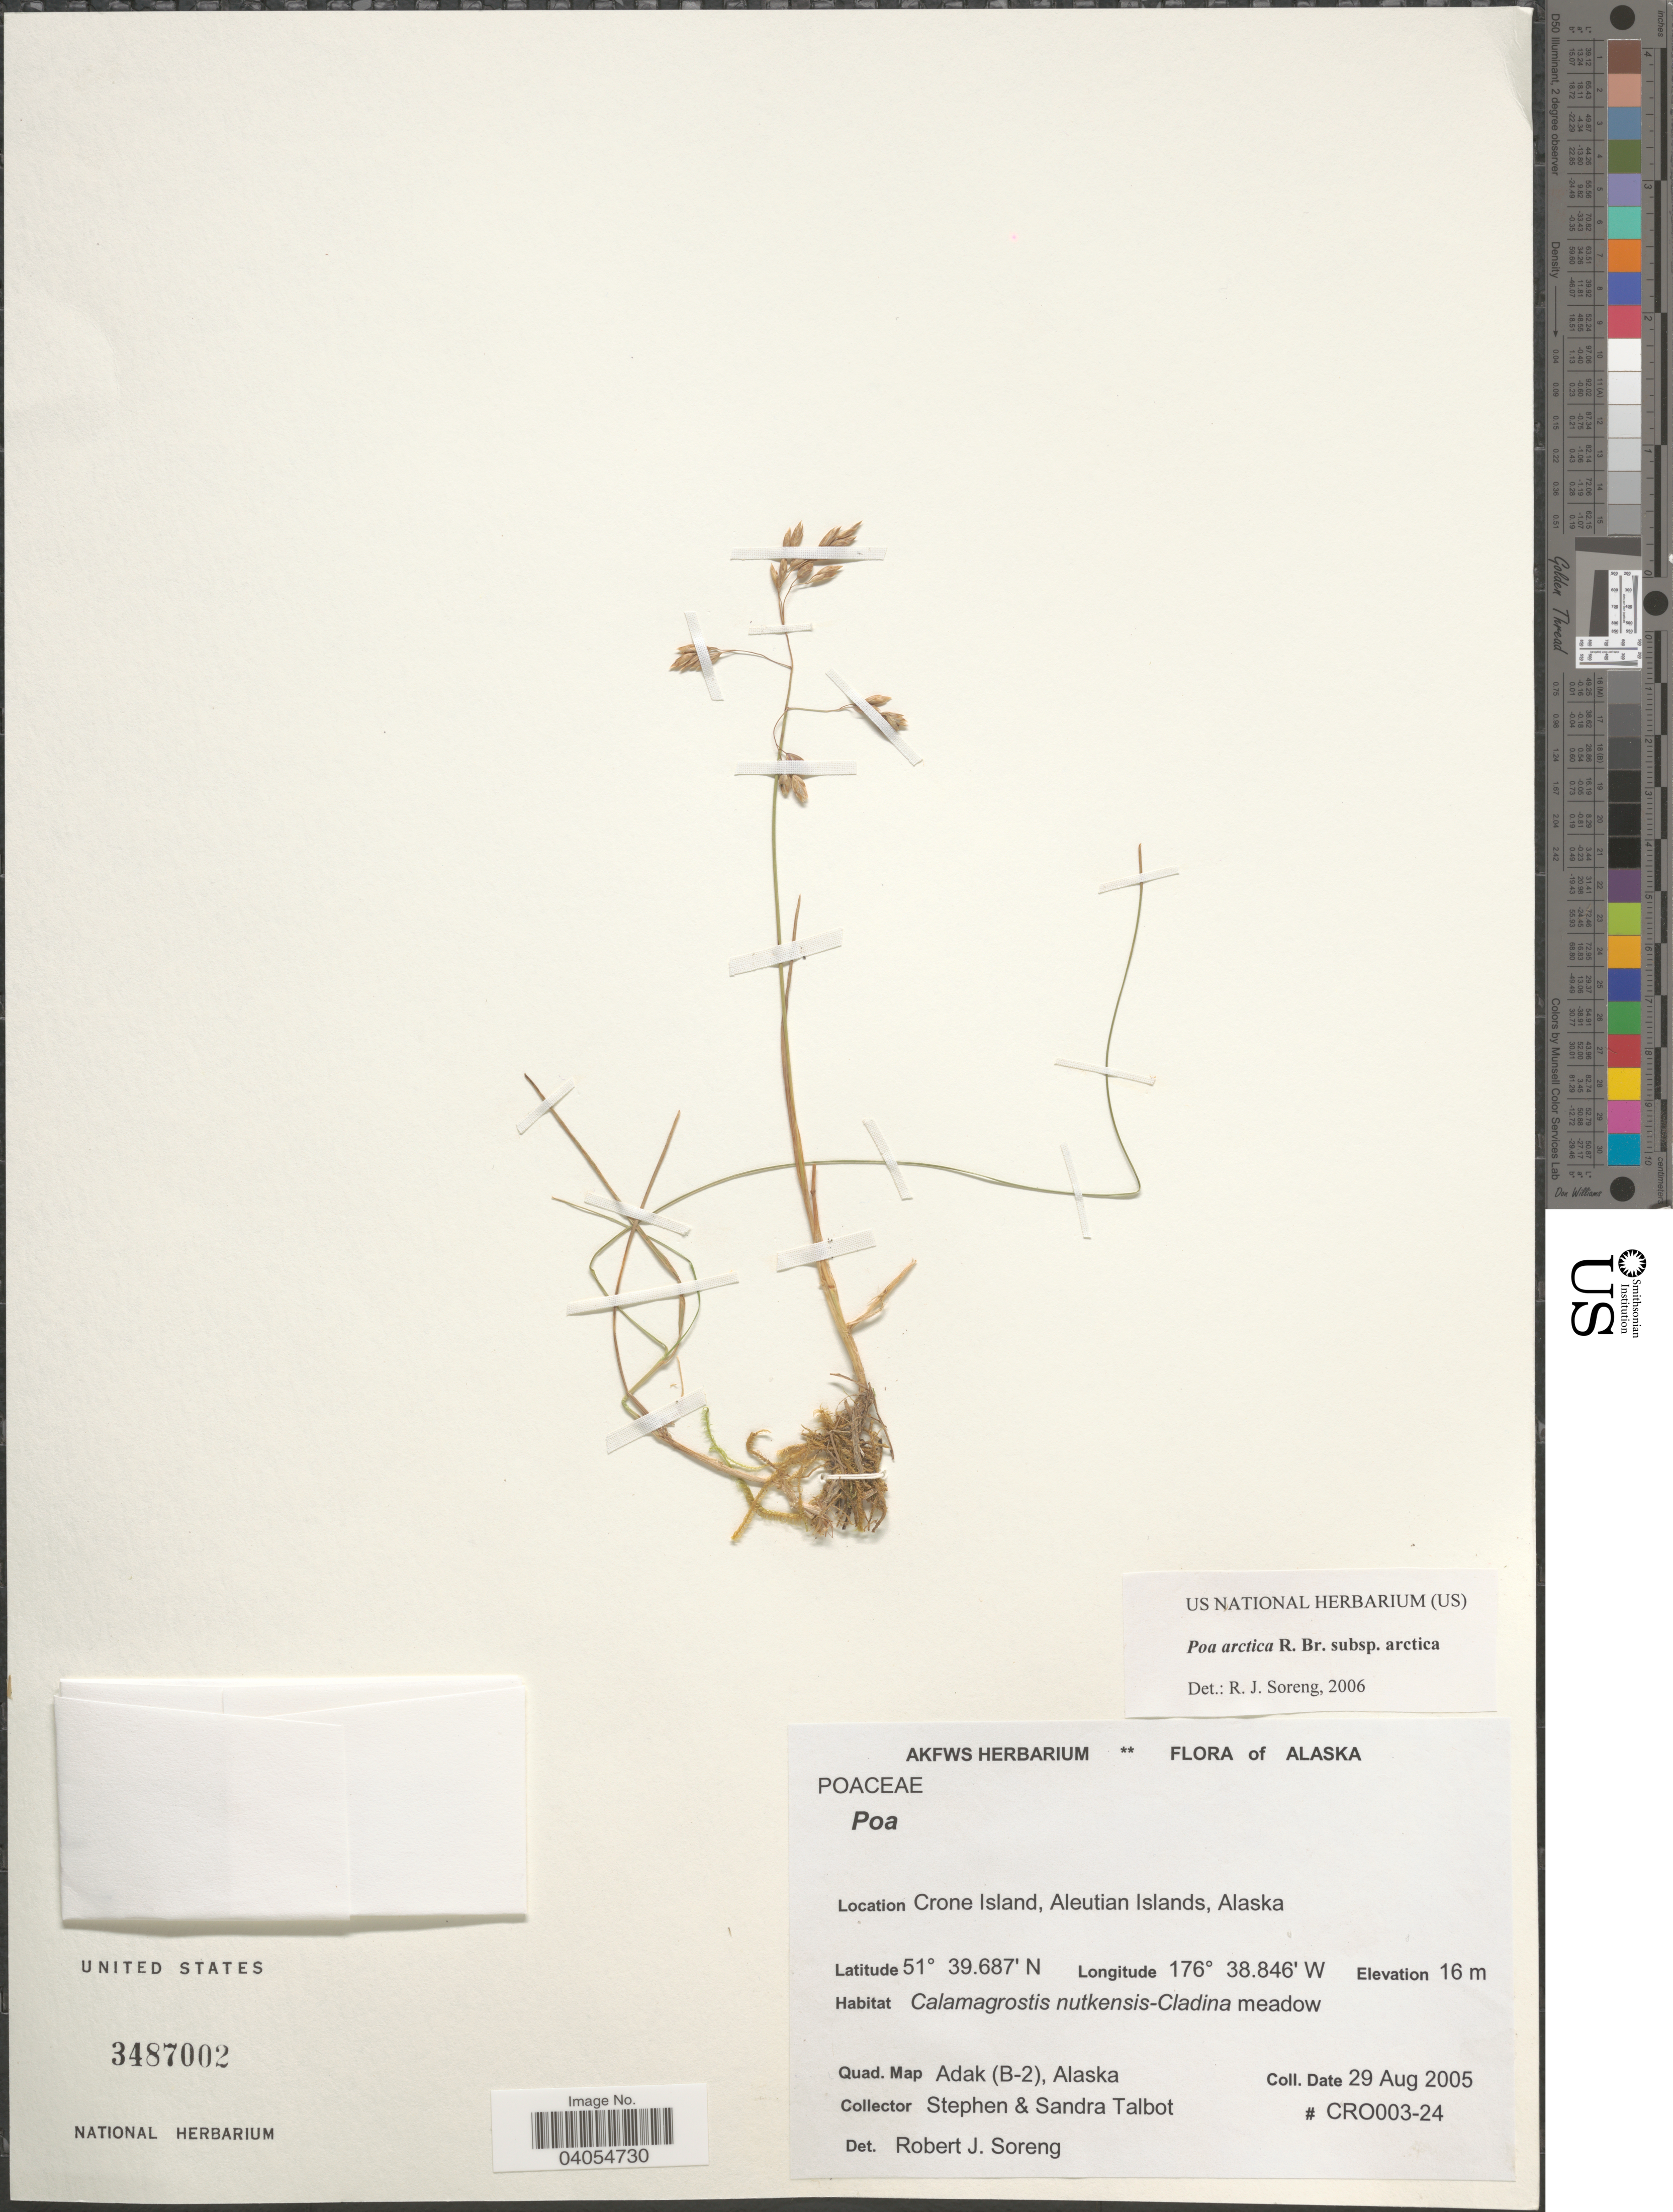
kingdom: Plantae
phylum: Tracheophyta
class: Liliopsida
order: Poales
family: Poaceae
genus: Poa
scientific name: Poa arctica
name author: R. Br.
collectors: S. S. Talbot & S. Talbot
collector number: CRO003-24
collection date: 2005-08-29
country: United States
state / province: Alaska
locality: Crone Island, Aleutian Islands. Quad. Map Adak (B-2).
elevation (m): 16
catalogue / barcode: US 3487002